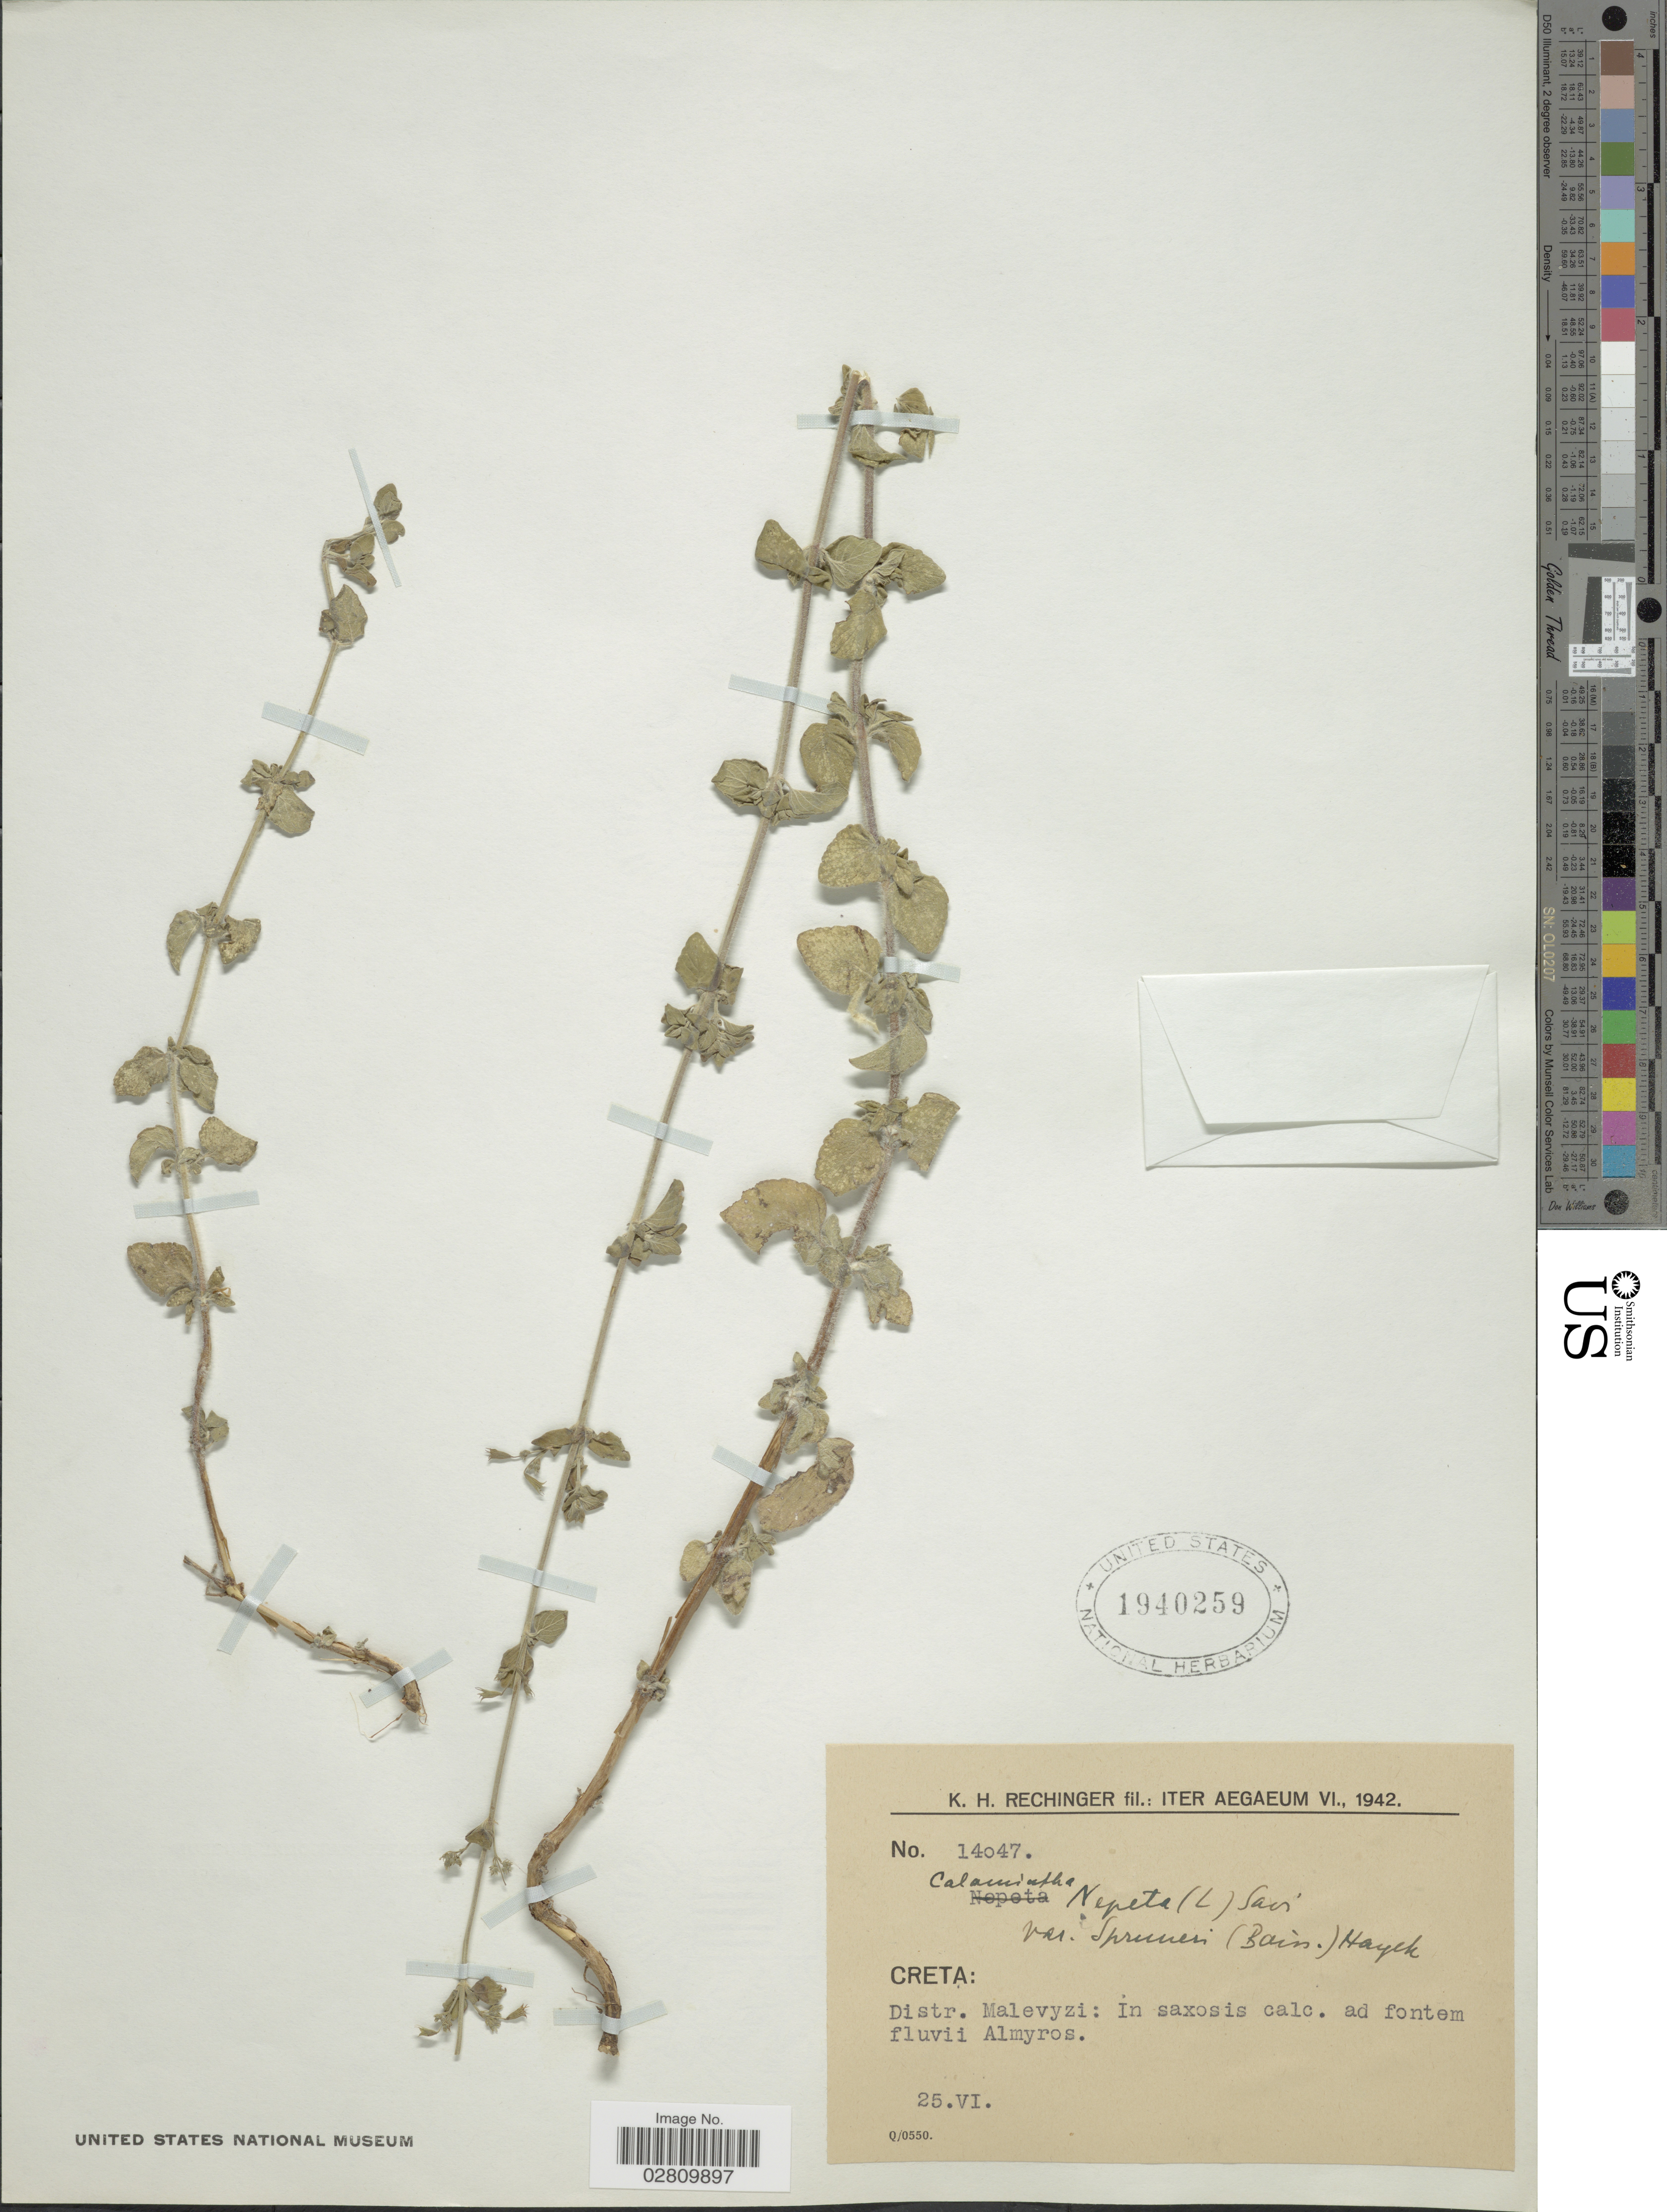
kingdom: Plantae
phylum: Tracheophyta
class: Magnoliopsida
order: Lamiales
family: Lamiaceae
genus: Clinopodium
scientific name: Clinopodium nepeta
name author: (L.) Kuntze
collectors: K. H. Rechinger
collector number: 14047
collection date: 1942-06-25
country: Greece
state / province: Crete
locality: Aegaeum. Creta: Distr. Malevyzi: in saxosis calc. ad fontem fluvii Almyros.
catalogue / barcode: US 1940259